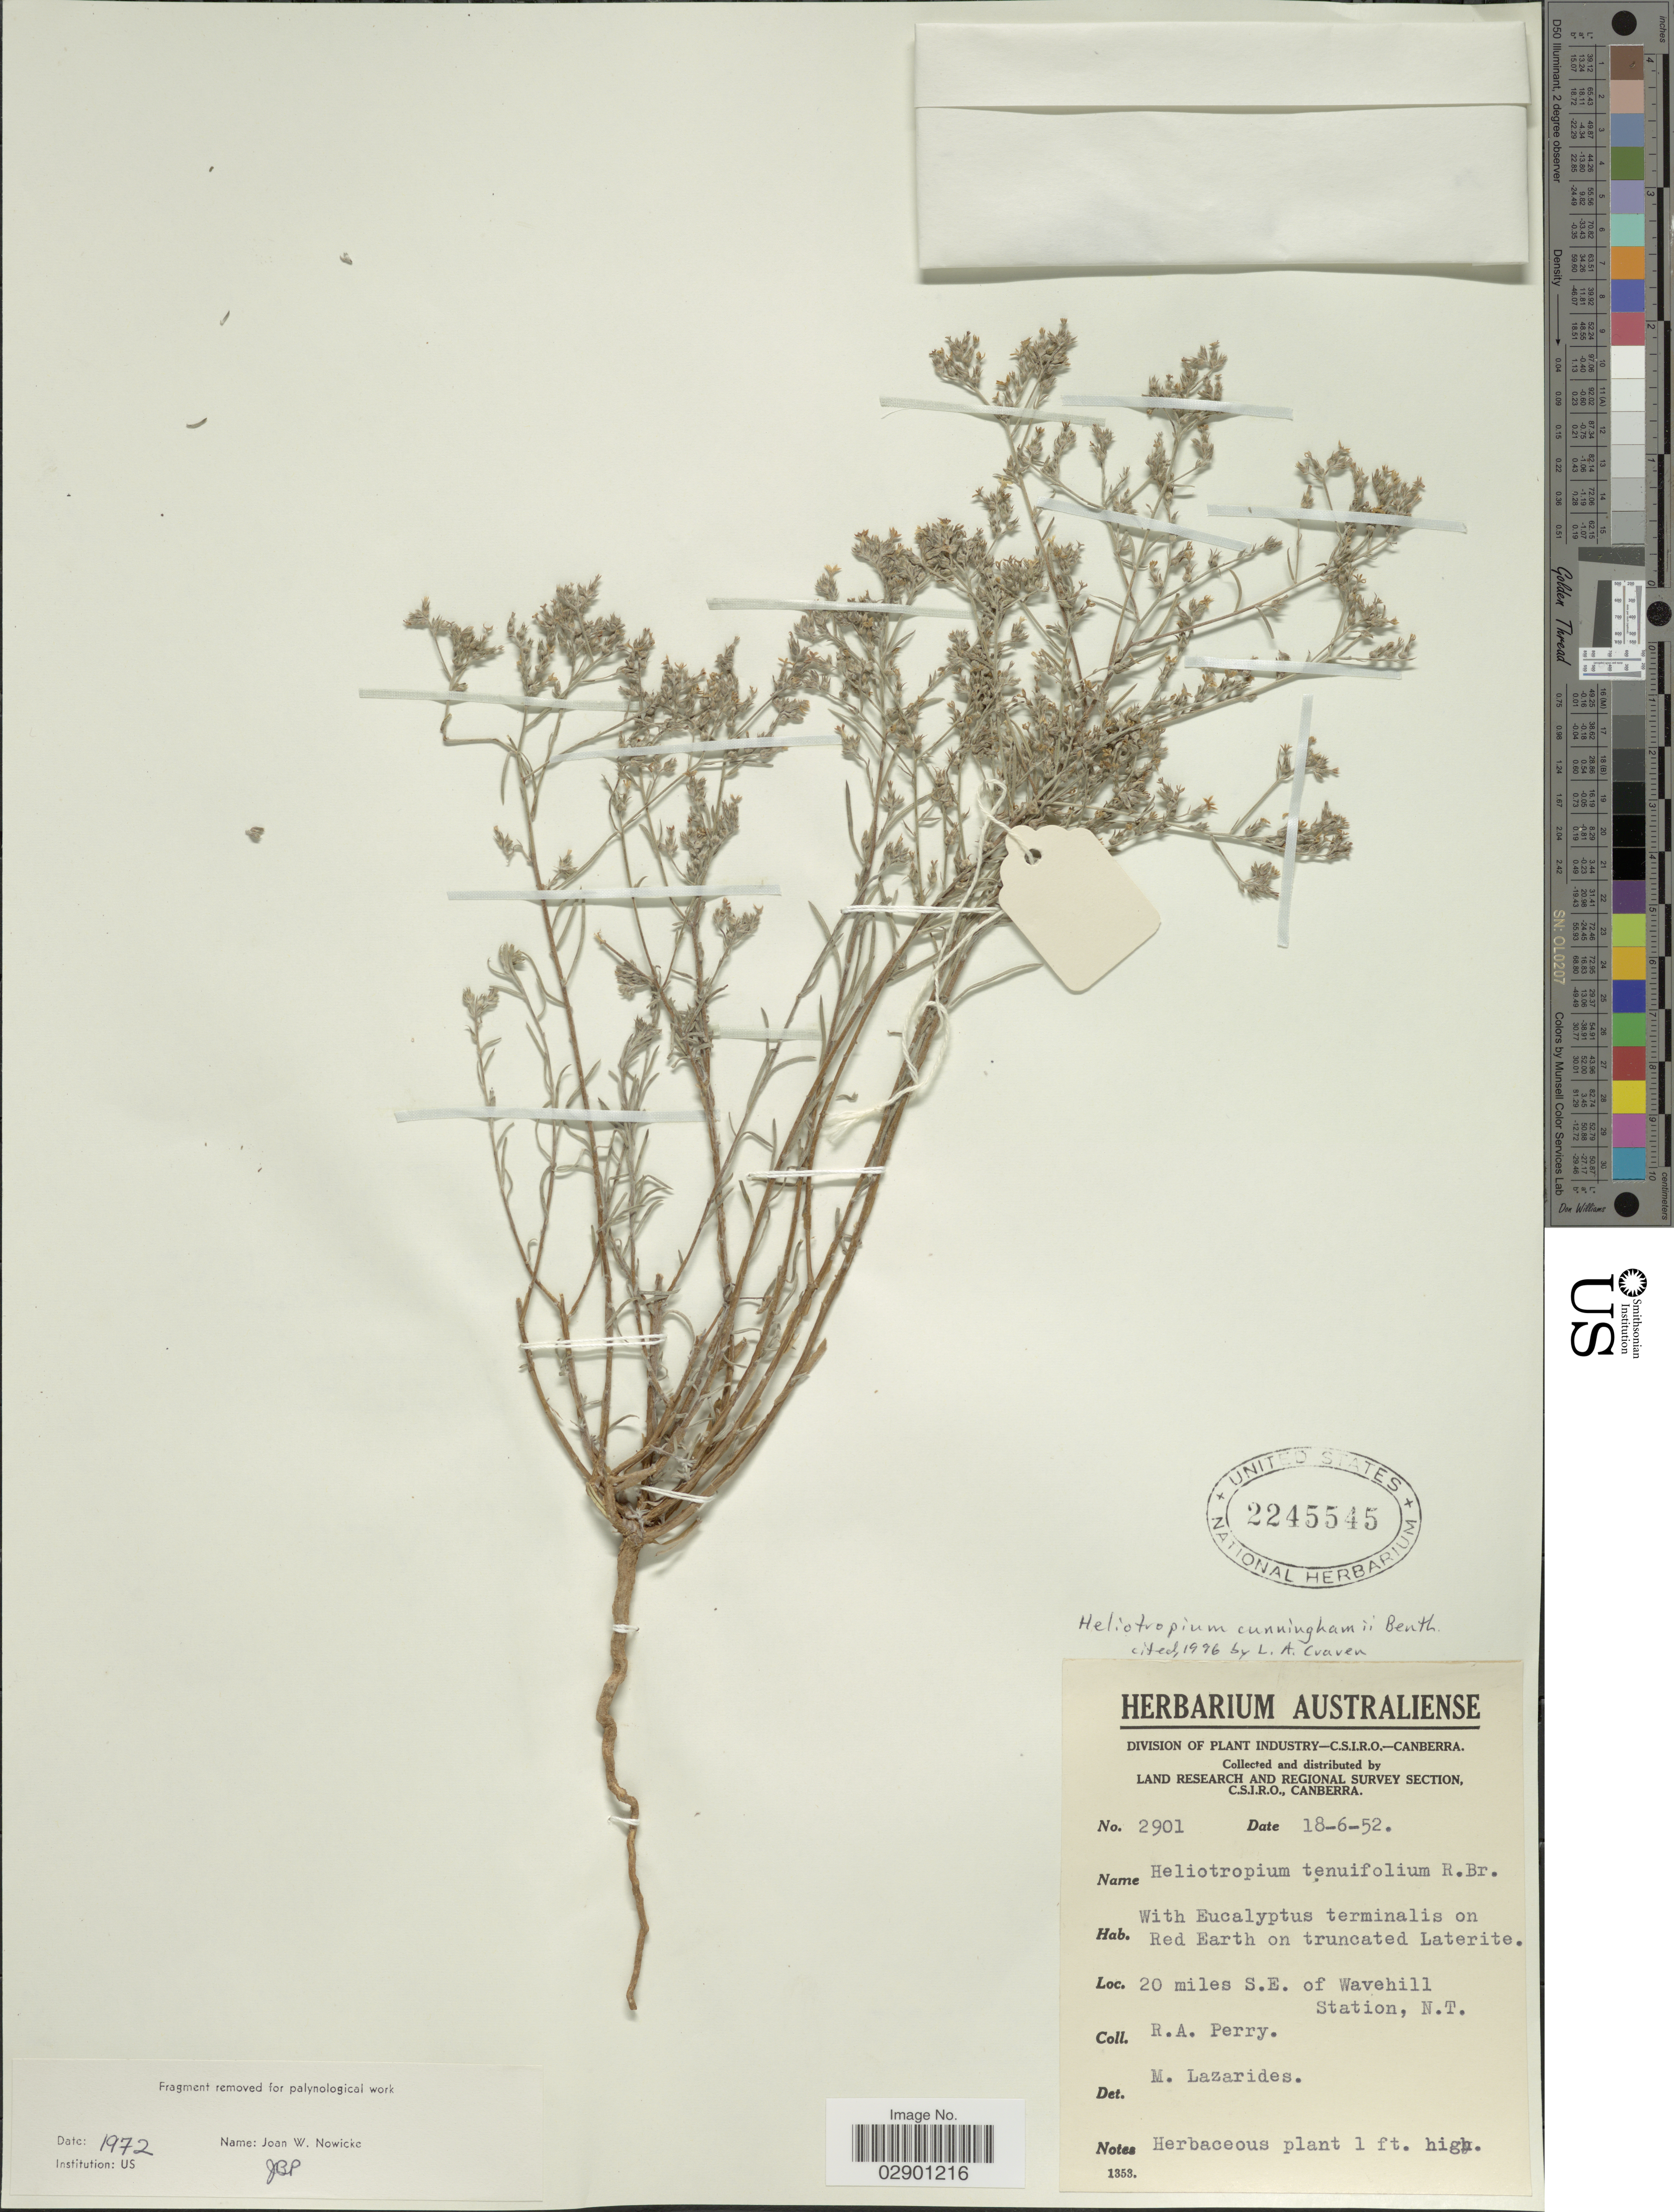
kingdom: Plantae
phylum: Tracheophyta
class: Magnoliopsida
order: Boraginales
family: Heliotropiaceae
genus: Heliotropium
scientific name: Heliotropium cunninghamii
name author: Benth.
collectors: Perry, R. A.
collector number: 2901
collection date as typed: Transcribed d/m/y: 18/6/52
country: Australia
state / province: Northern Territory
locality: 20 miles S.E. of Wavehill Station, N.T.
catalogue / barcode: US 2245545